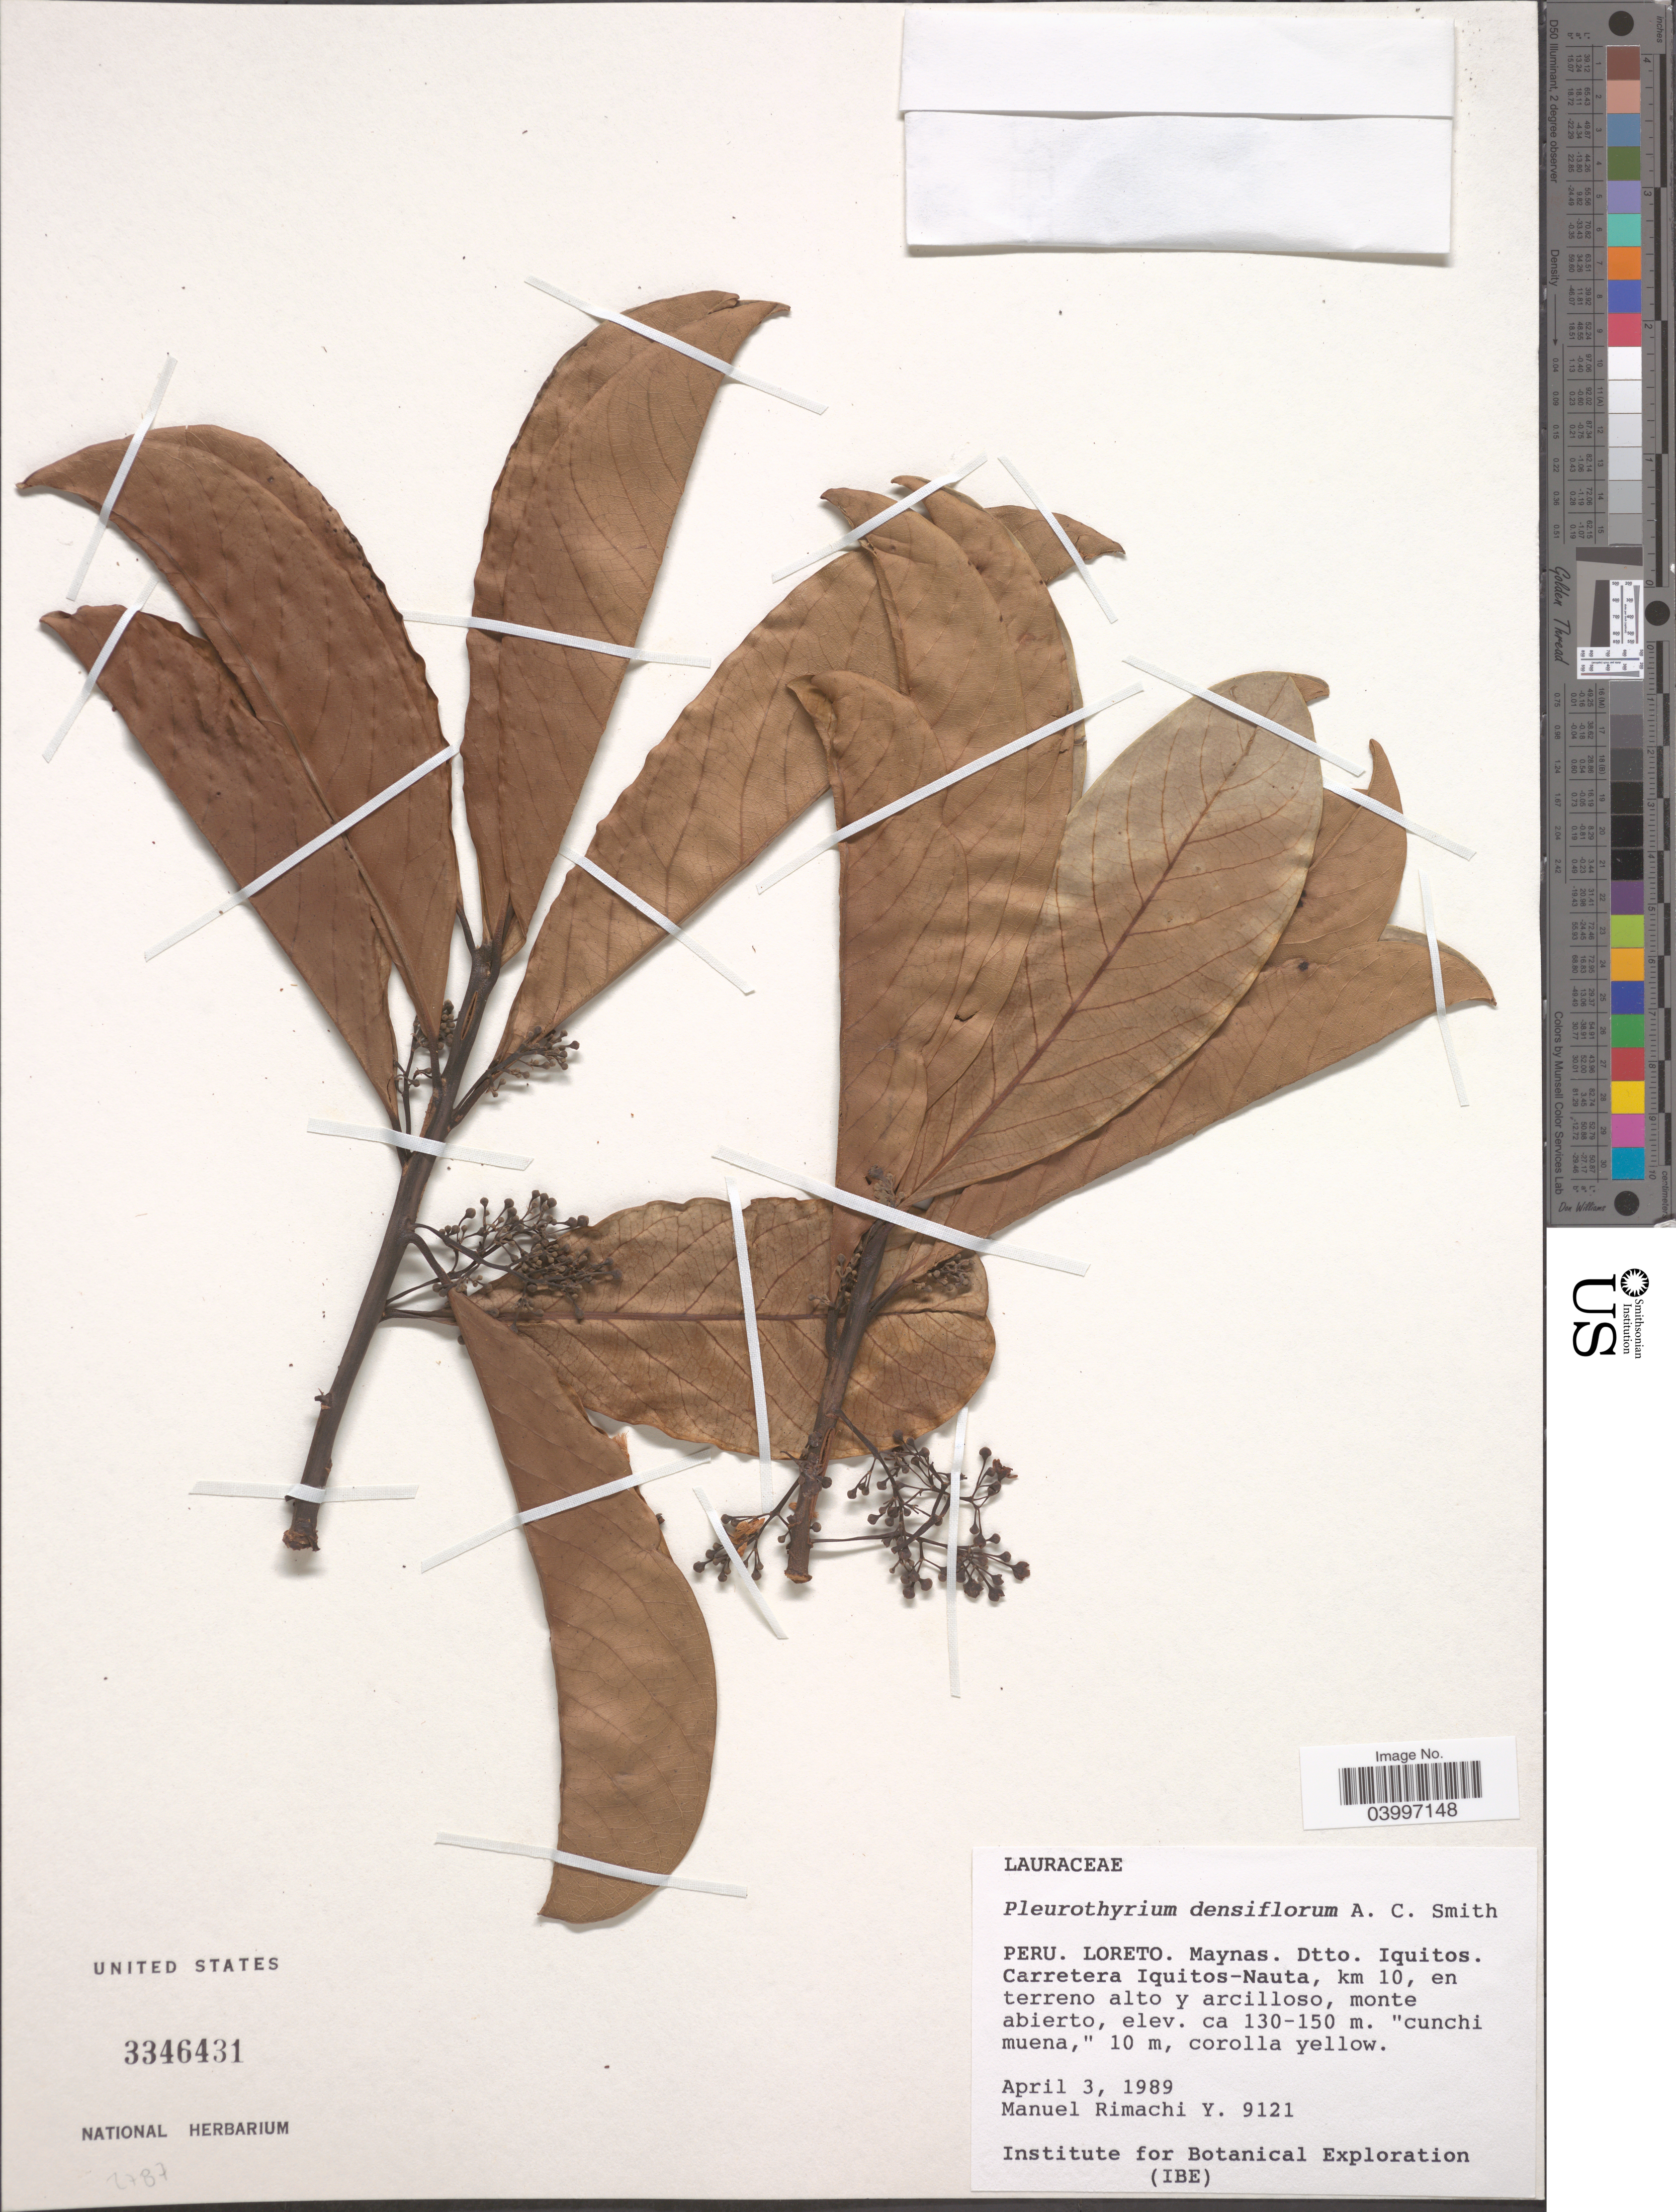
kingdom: Plantae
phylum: Tracheophyta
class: Magnoliopsida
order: Laurales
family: Lauraceae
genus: Pleurothyrium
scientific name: Pleurothyrium densiflorum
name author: A.C. Sm.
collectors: M. Rimachi Y.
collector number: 9121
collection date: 1989-04-03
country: Peru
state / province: Loreto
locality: Maynas. Dtto. Iquitos. Carretera Iquitos-Nauta, km 10, en terreno alto y arcilloso, monte abierto.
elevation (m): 130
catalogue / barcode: US 3346431